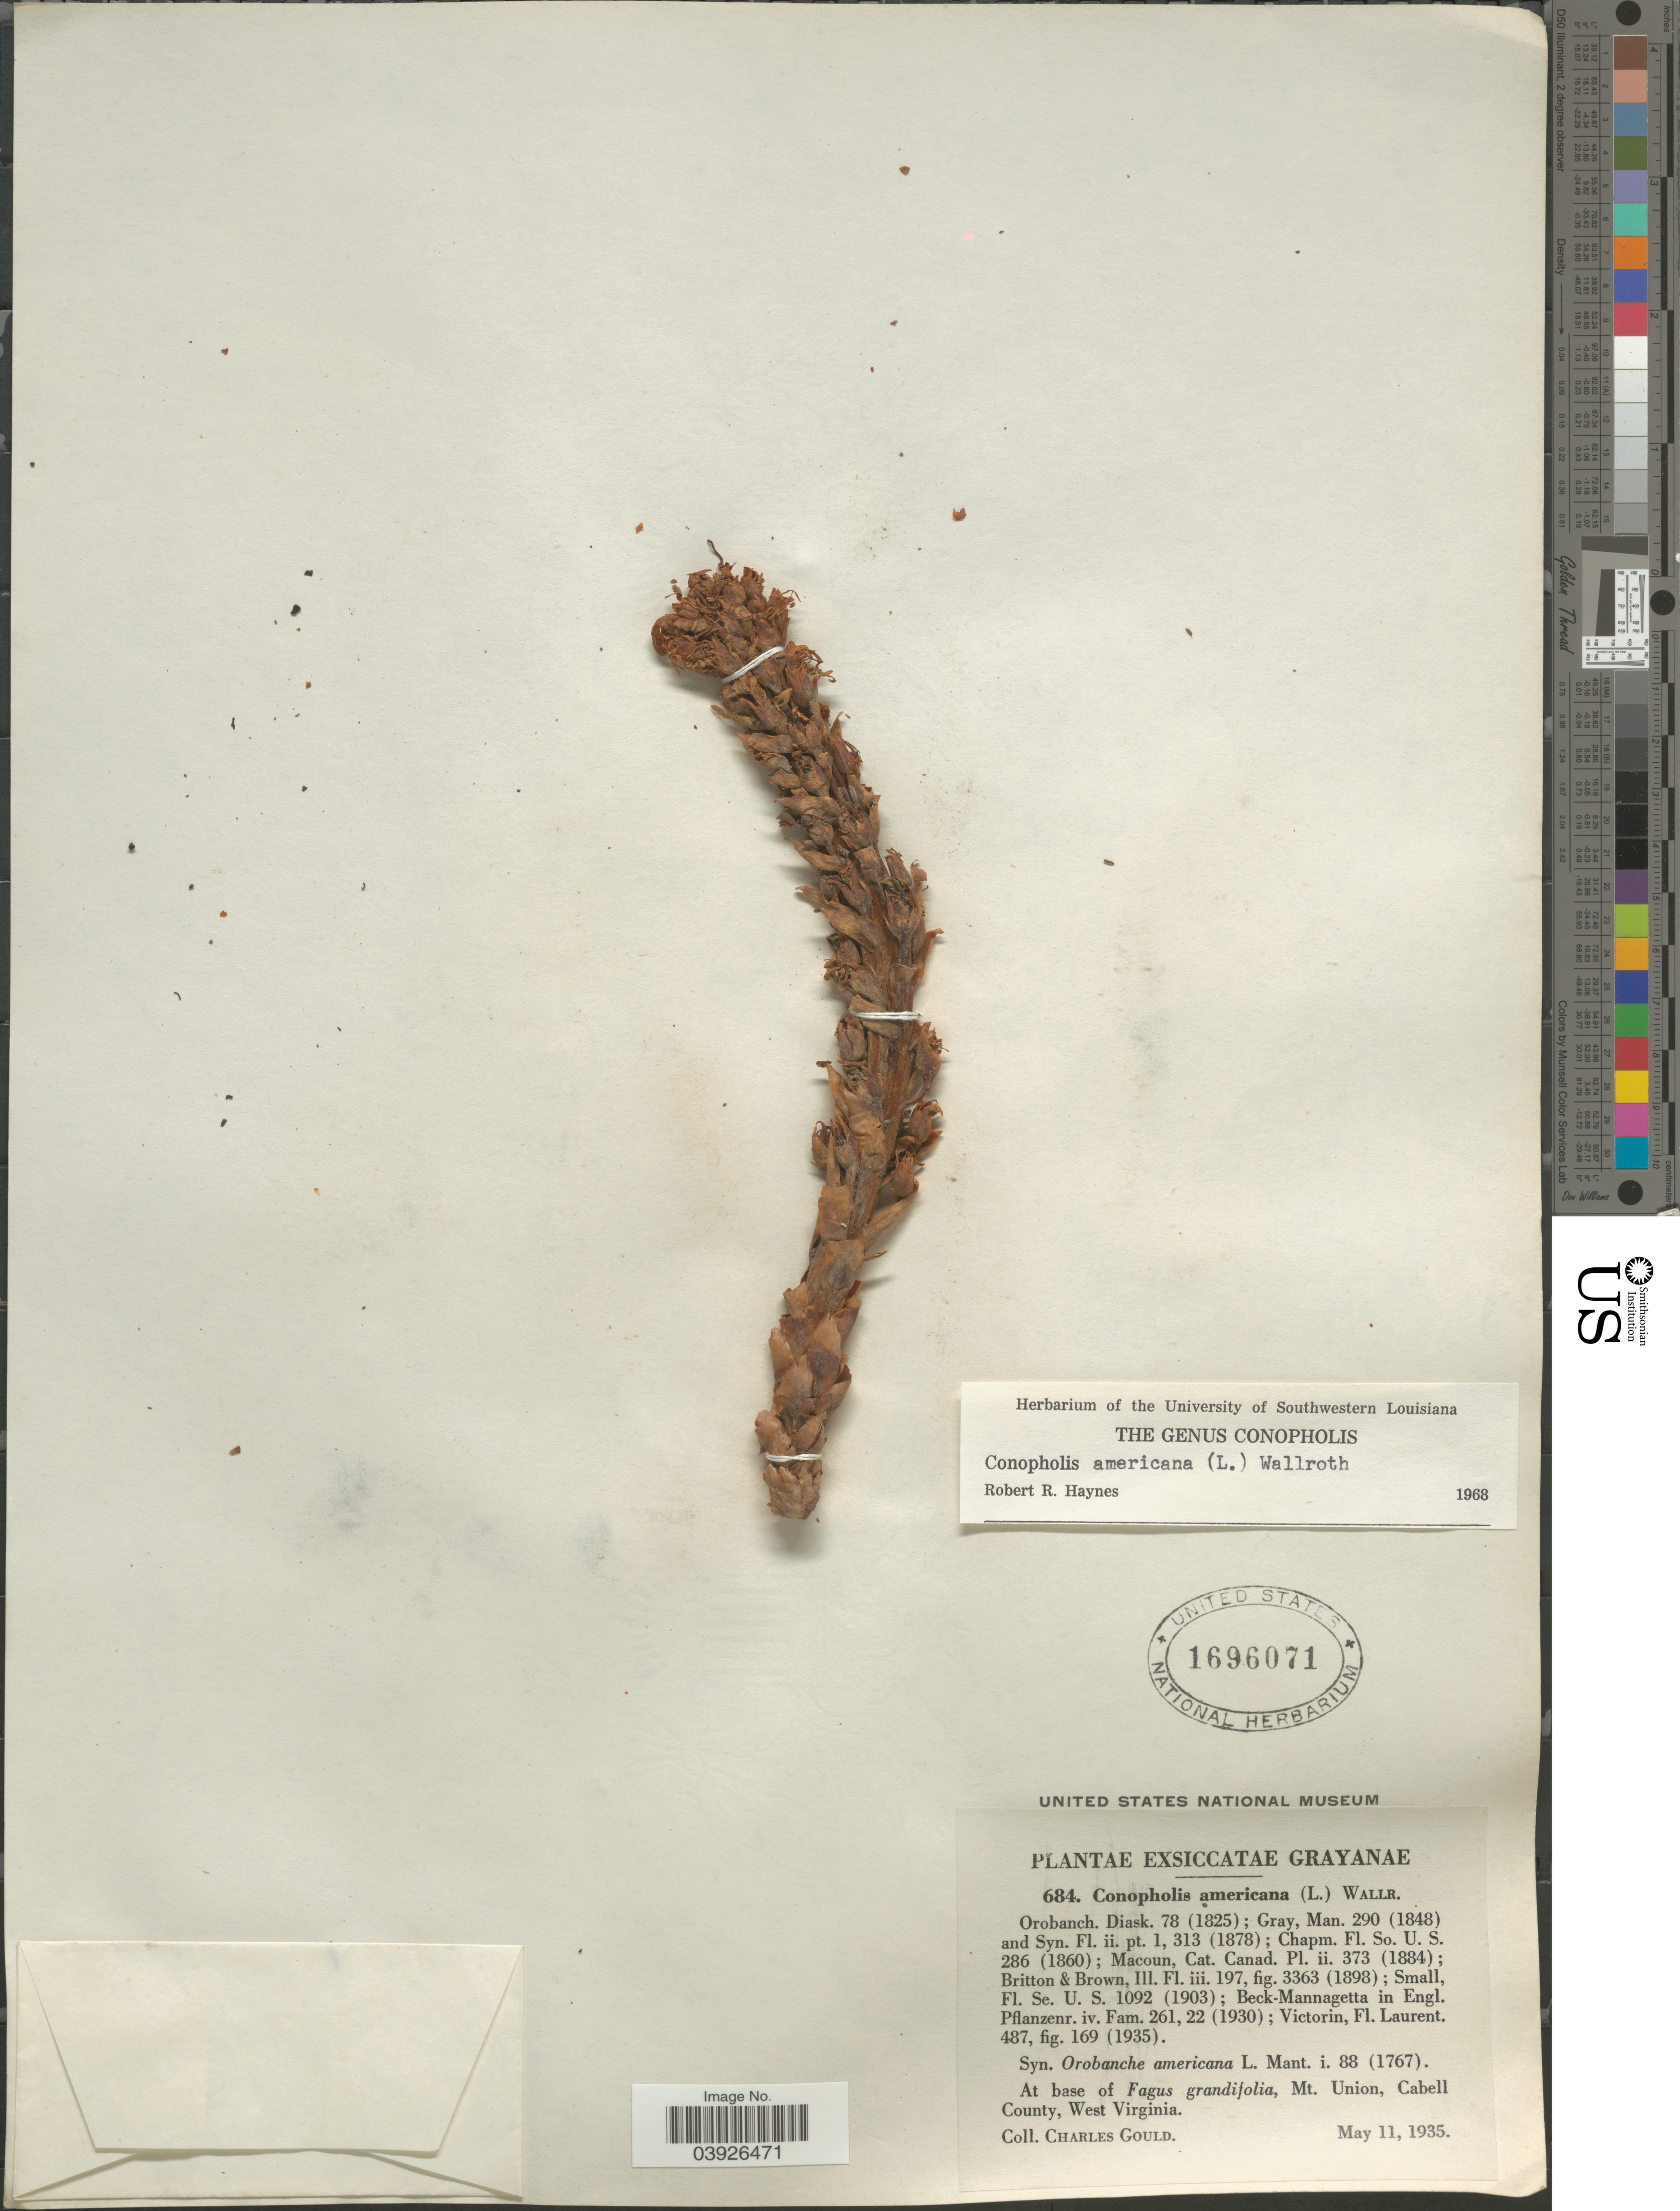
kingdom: Plantae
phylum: Tracheophyta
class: Magnoliopsida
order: Lamiales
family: Orobanchaceae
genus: Conopholis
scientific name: Conopholis americana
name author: (L. f.) Wallr.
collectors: C. Gould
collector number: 684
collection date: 1935-05-11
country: United States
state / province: West Virginia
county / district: Cabell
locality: Mt. Union, Cabell County.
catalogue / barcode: US 1696071